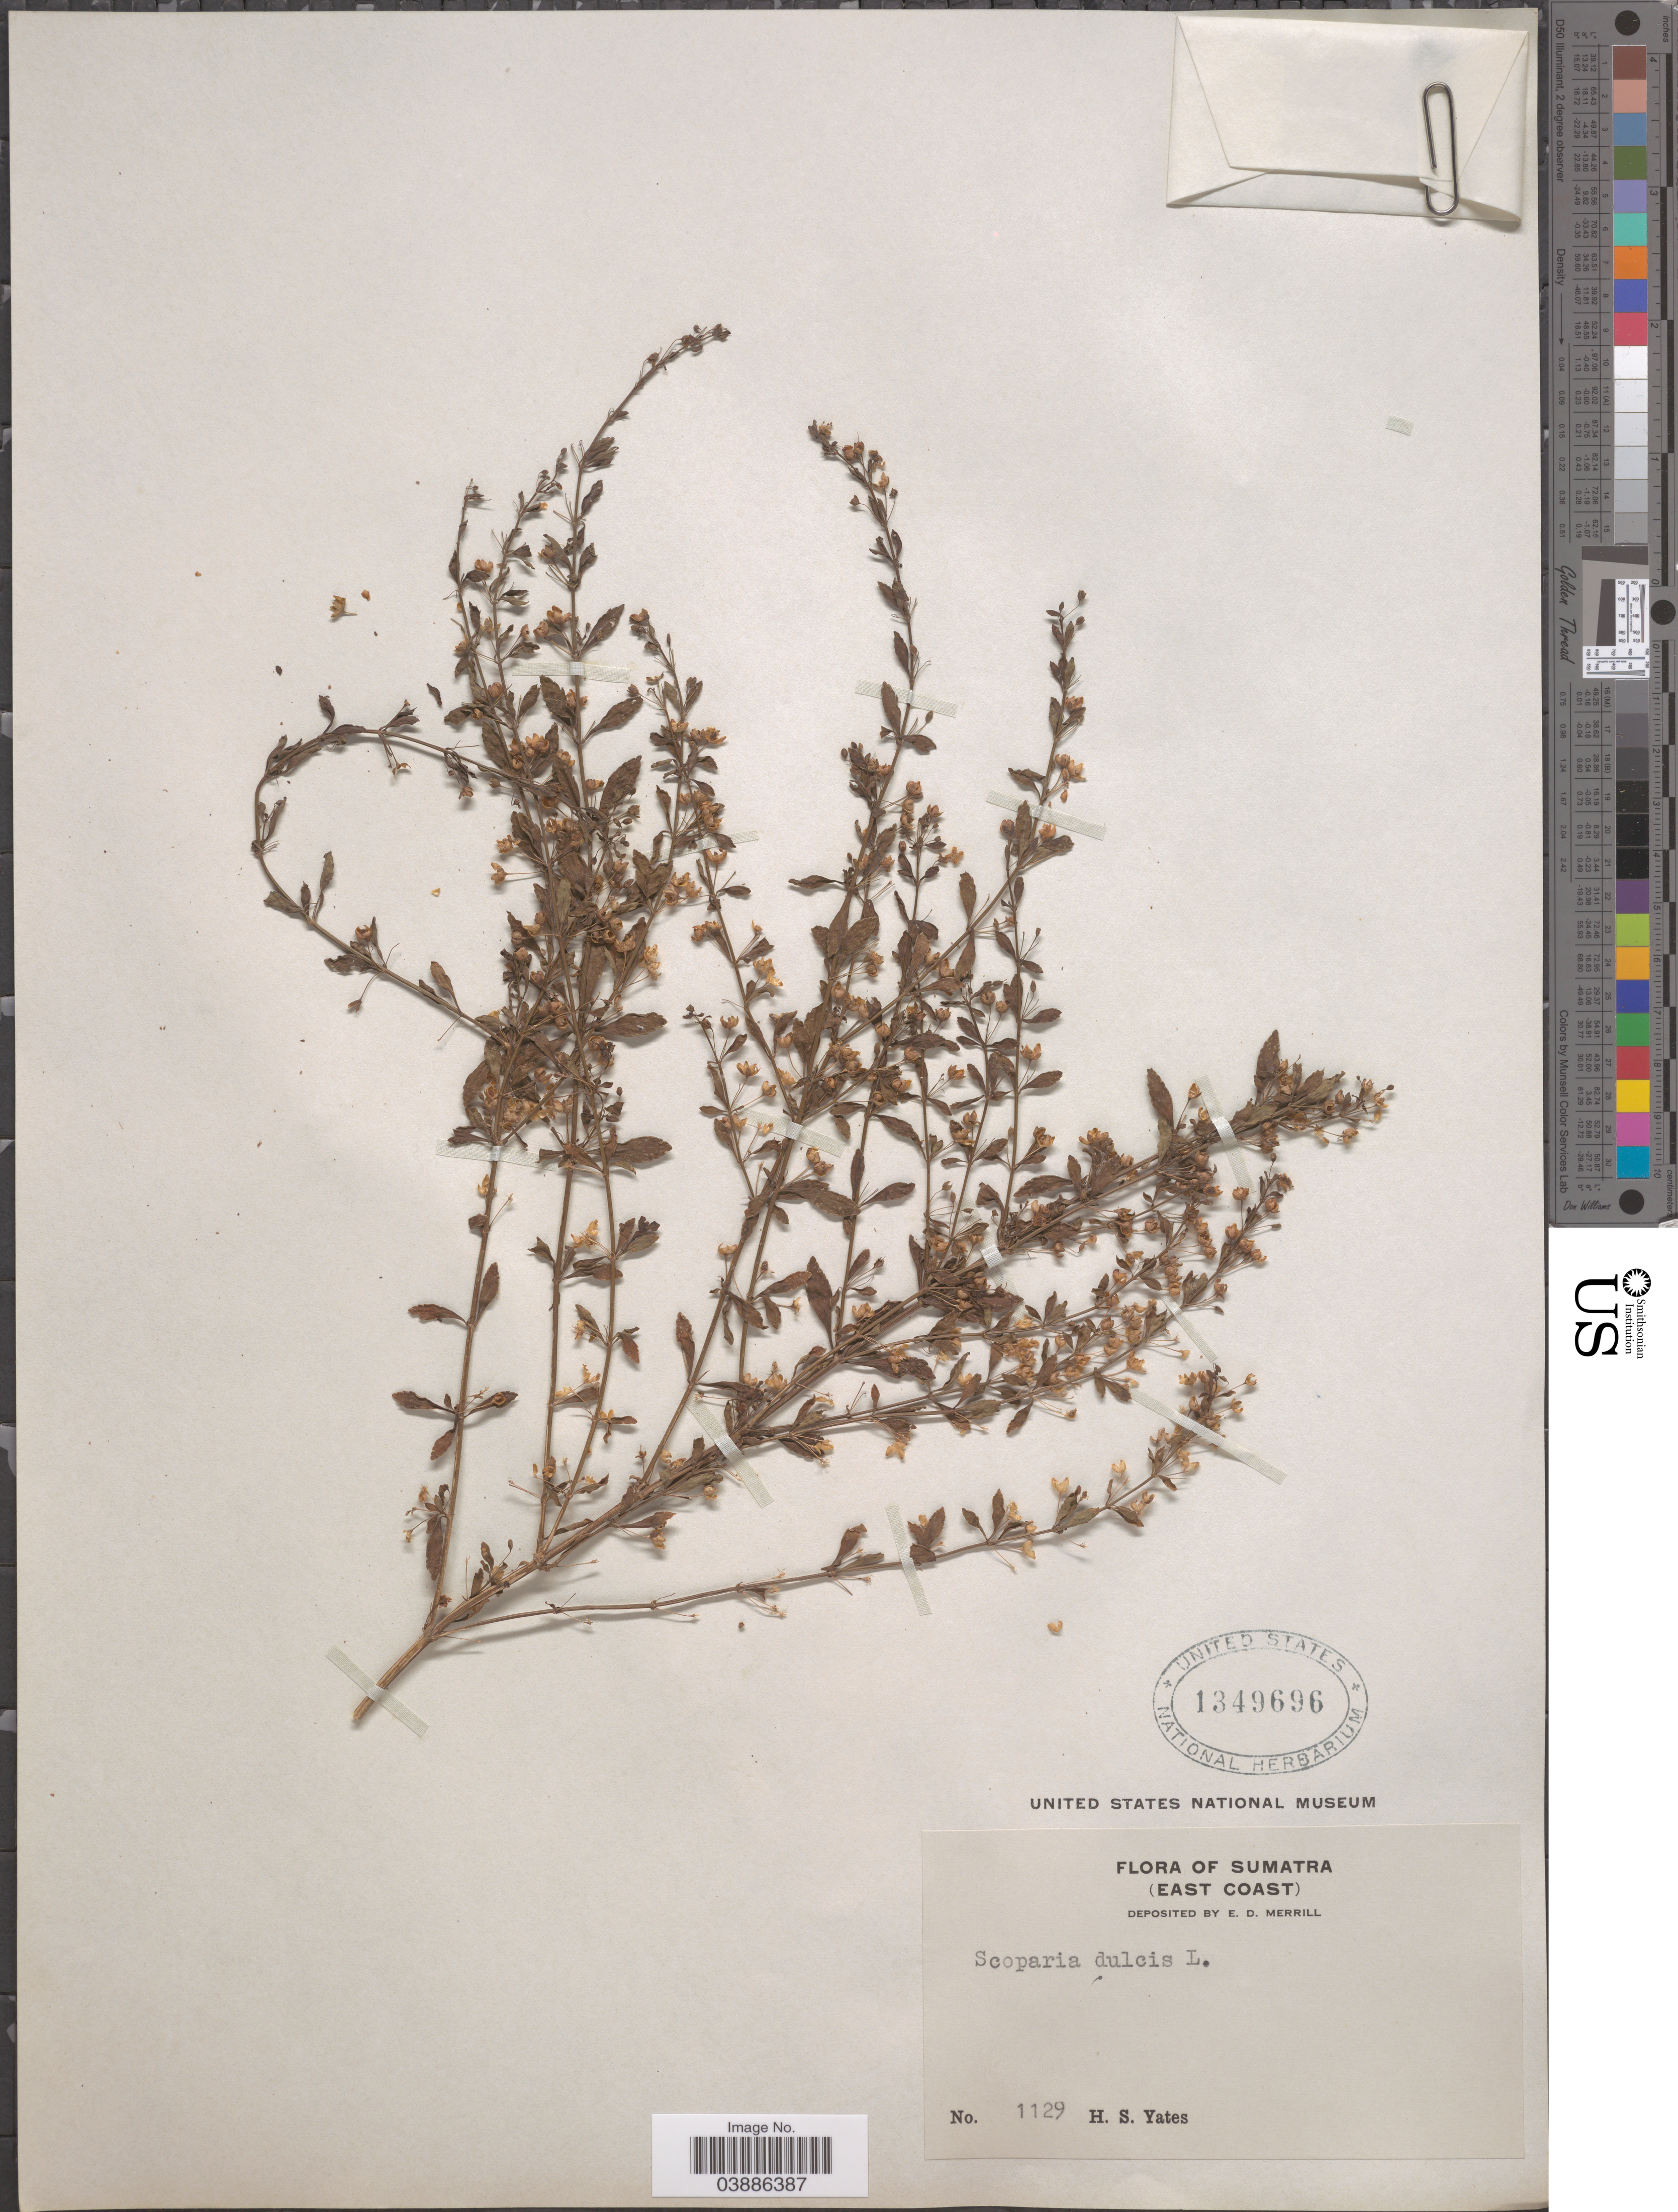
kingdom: Plantae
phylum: Tracheophyta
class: Magnoliopsida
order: Lamiales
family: Plantaginaceae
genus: Scoparia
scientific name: Scoparia dulcis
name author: L.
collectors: H. S. Yates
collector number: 1129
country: Indonesia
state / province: Sumatra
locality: East Coast.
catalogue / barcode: US 1349696